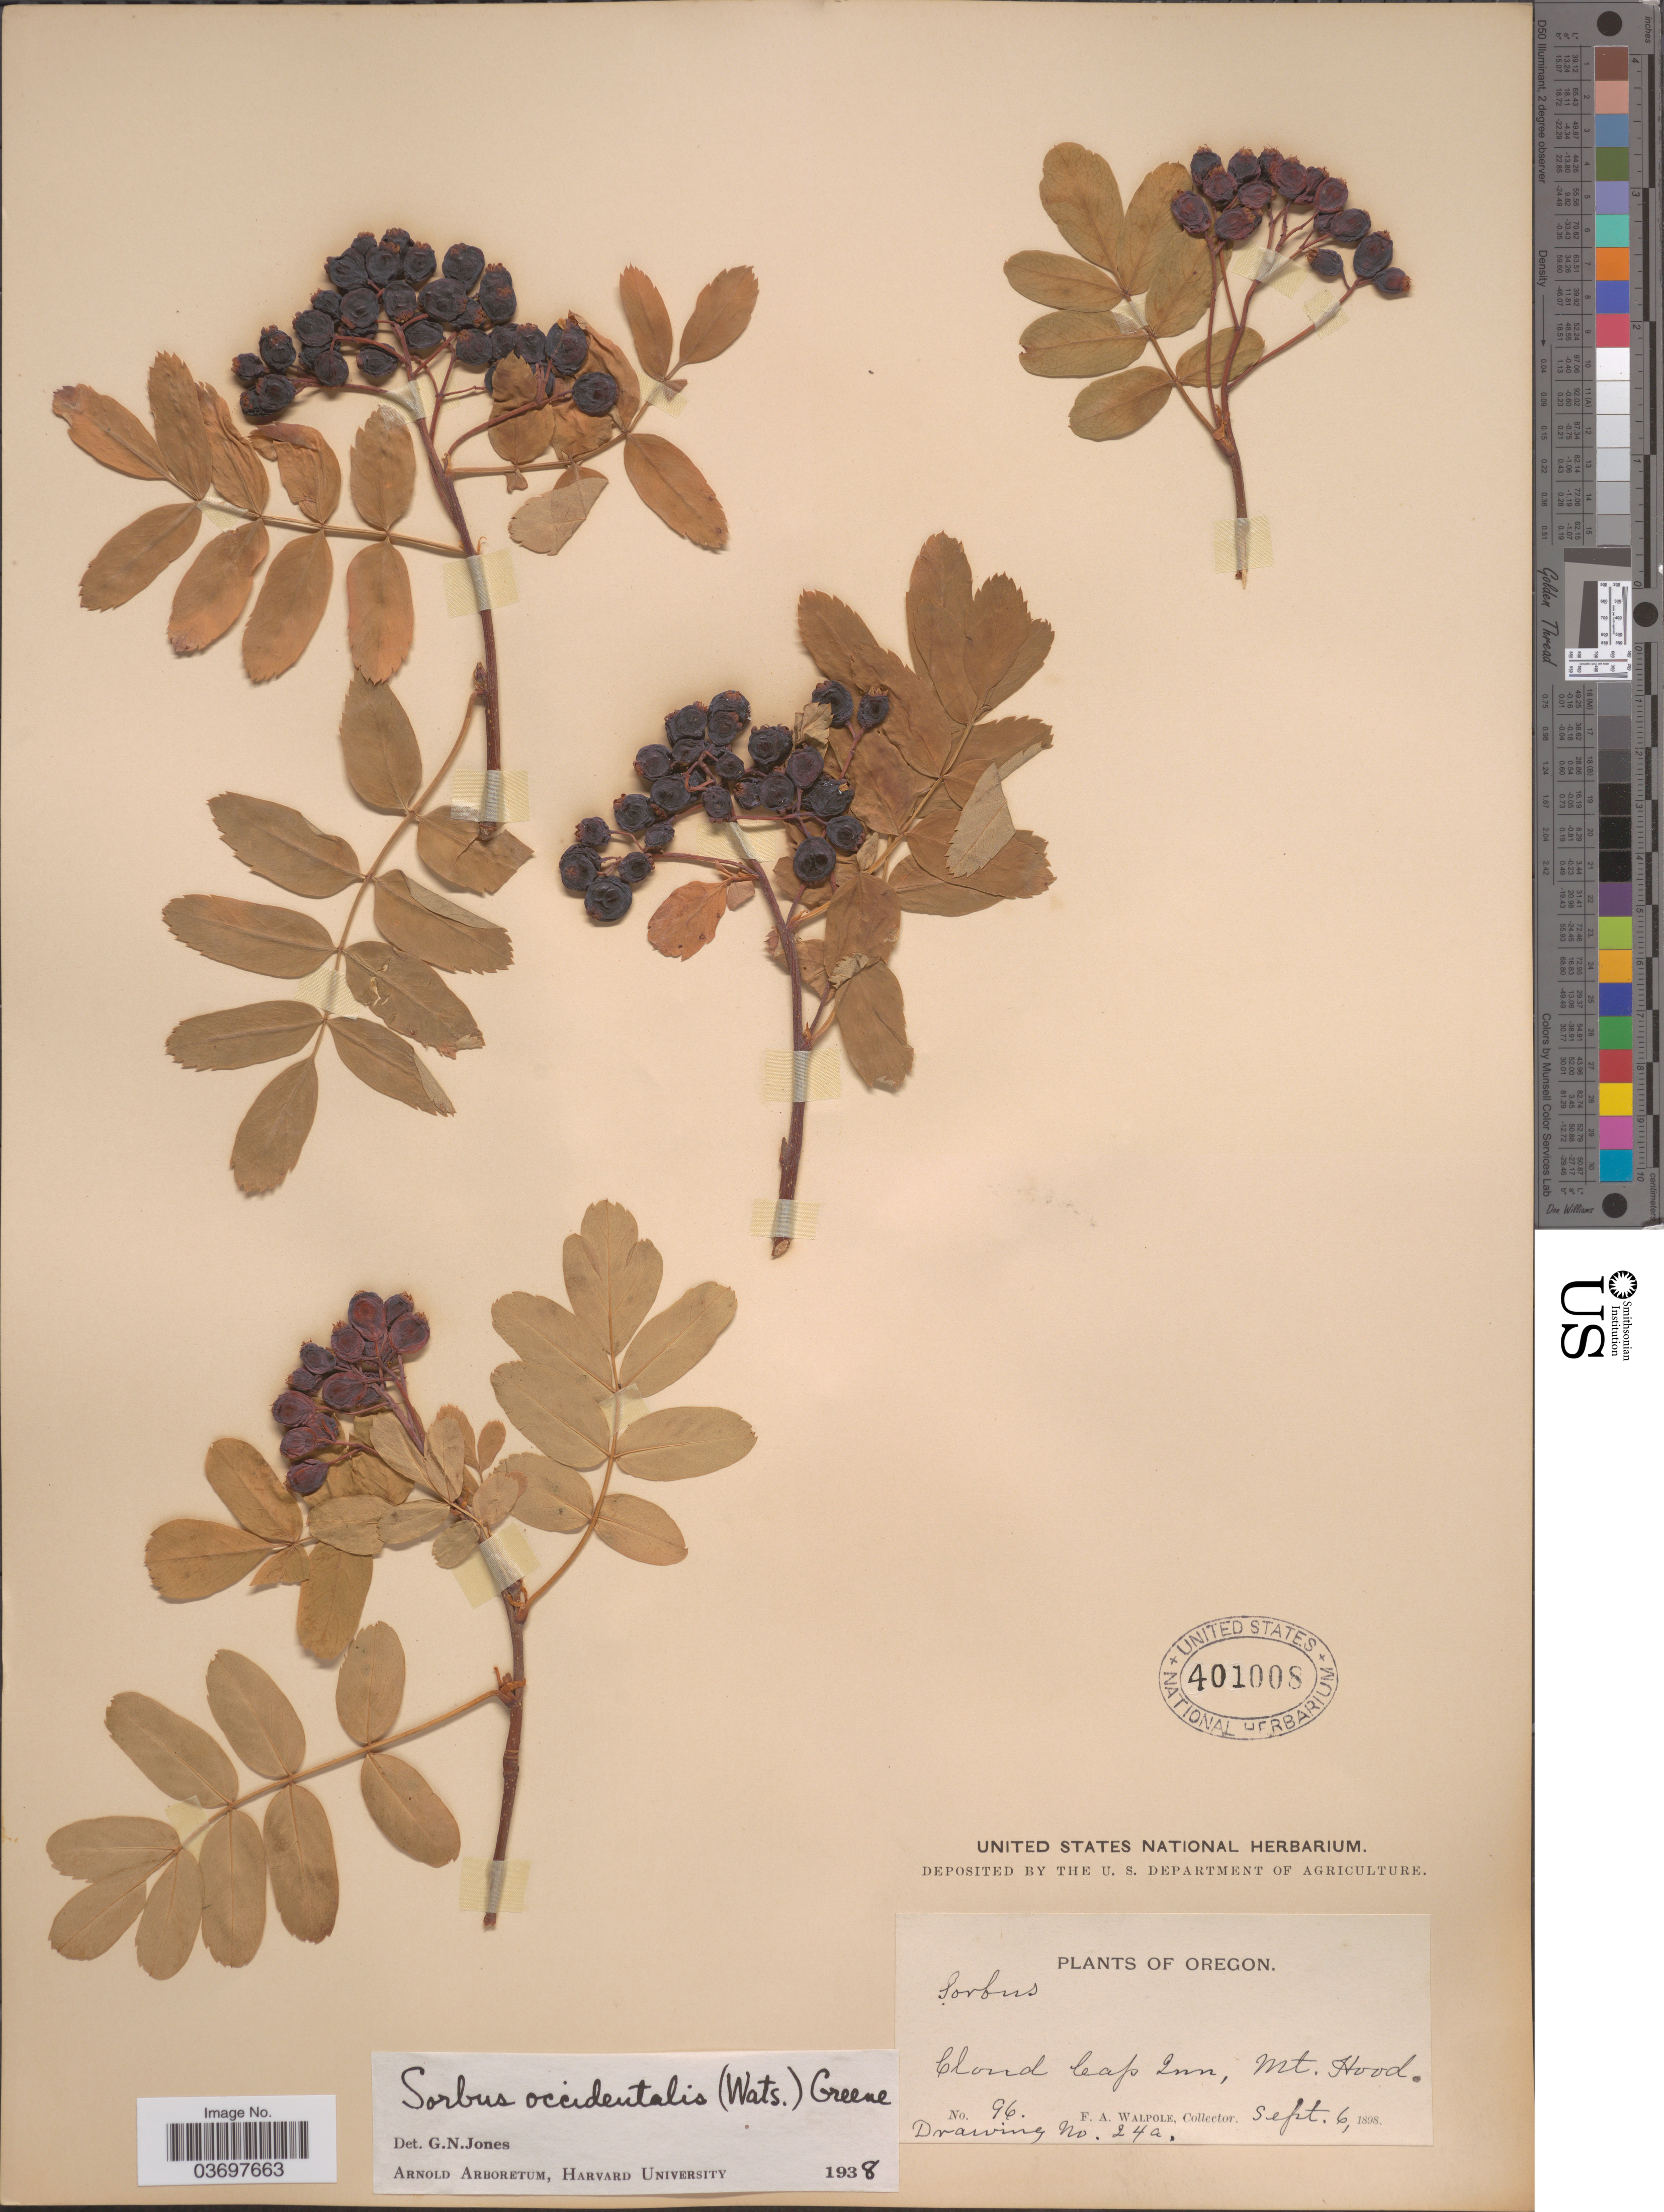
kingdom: Plantae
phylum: Tracheophyta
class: Magnoliopsida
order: Rosales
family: Rosaceae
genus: Sorbus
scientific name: Sorbus pumila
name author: Raf.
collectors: F. Walpole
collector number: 96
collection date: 1898-09-06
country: United States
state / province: Oregon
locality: Cloud Cap Inn, Mt. Hood.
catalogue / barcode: US 401008